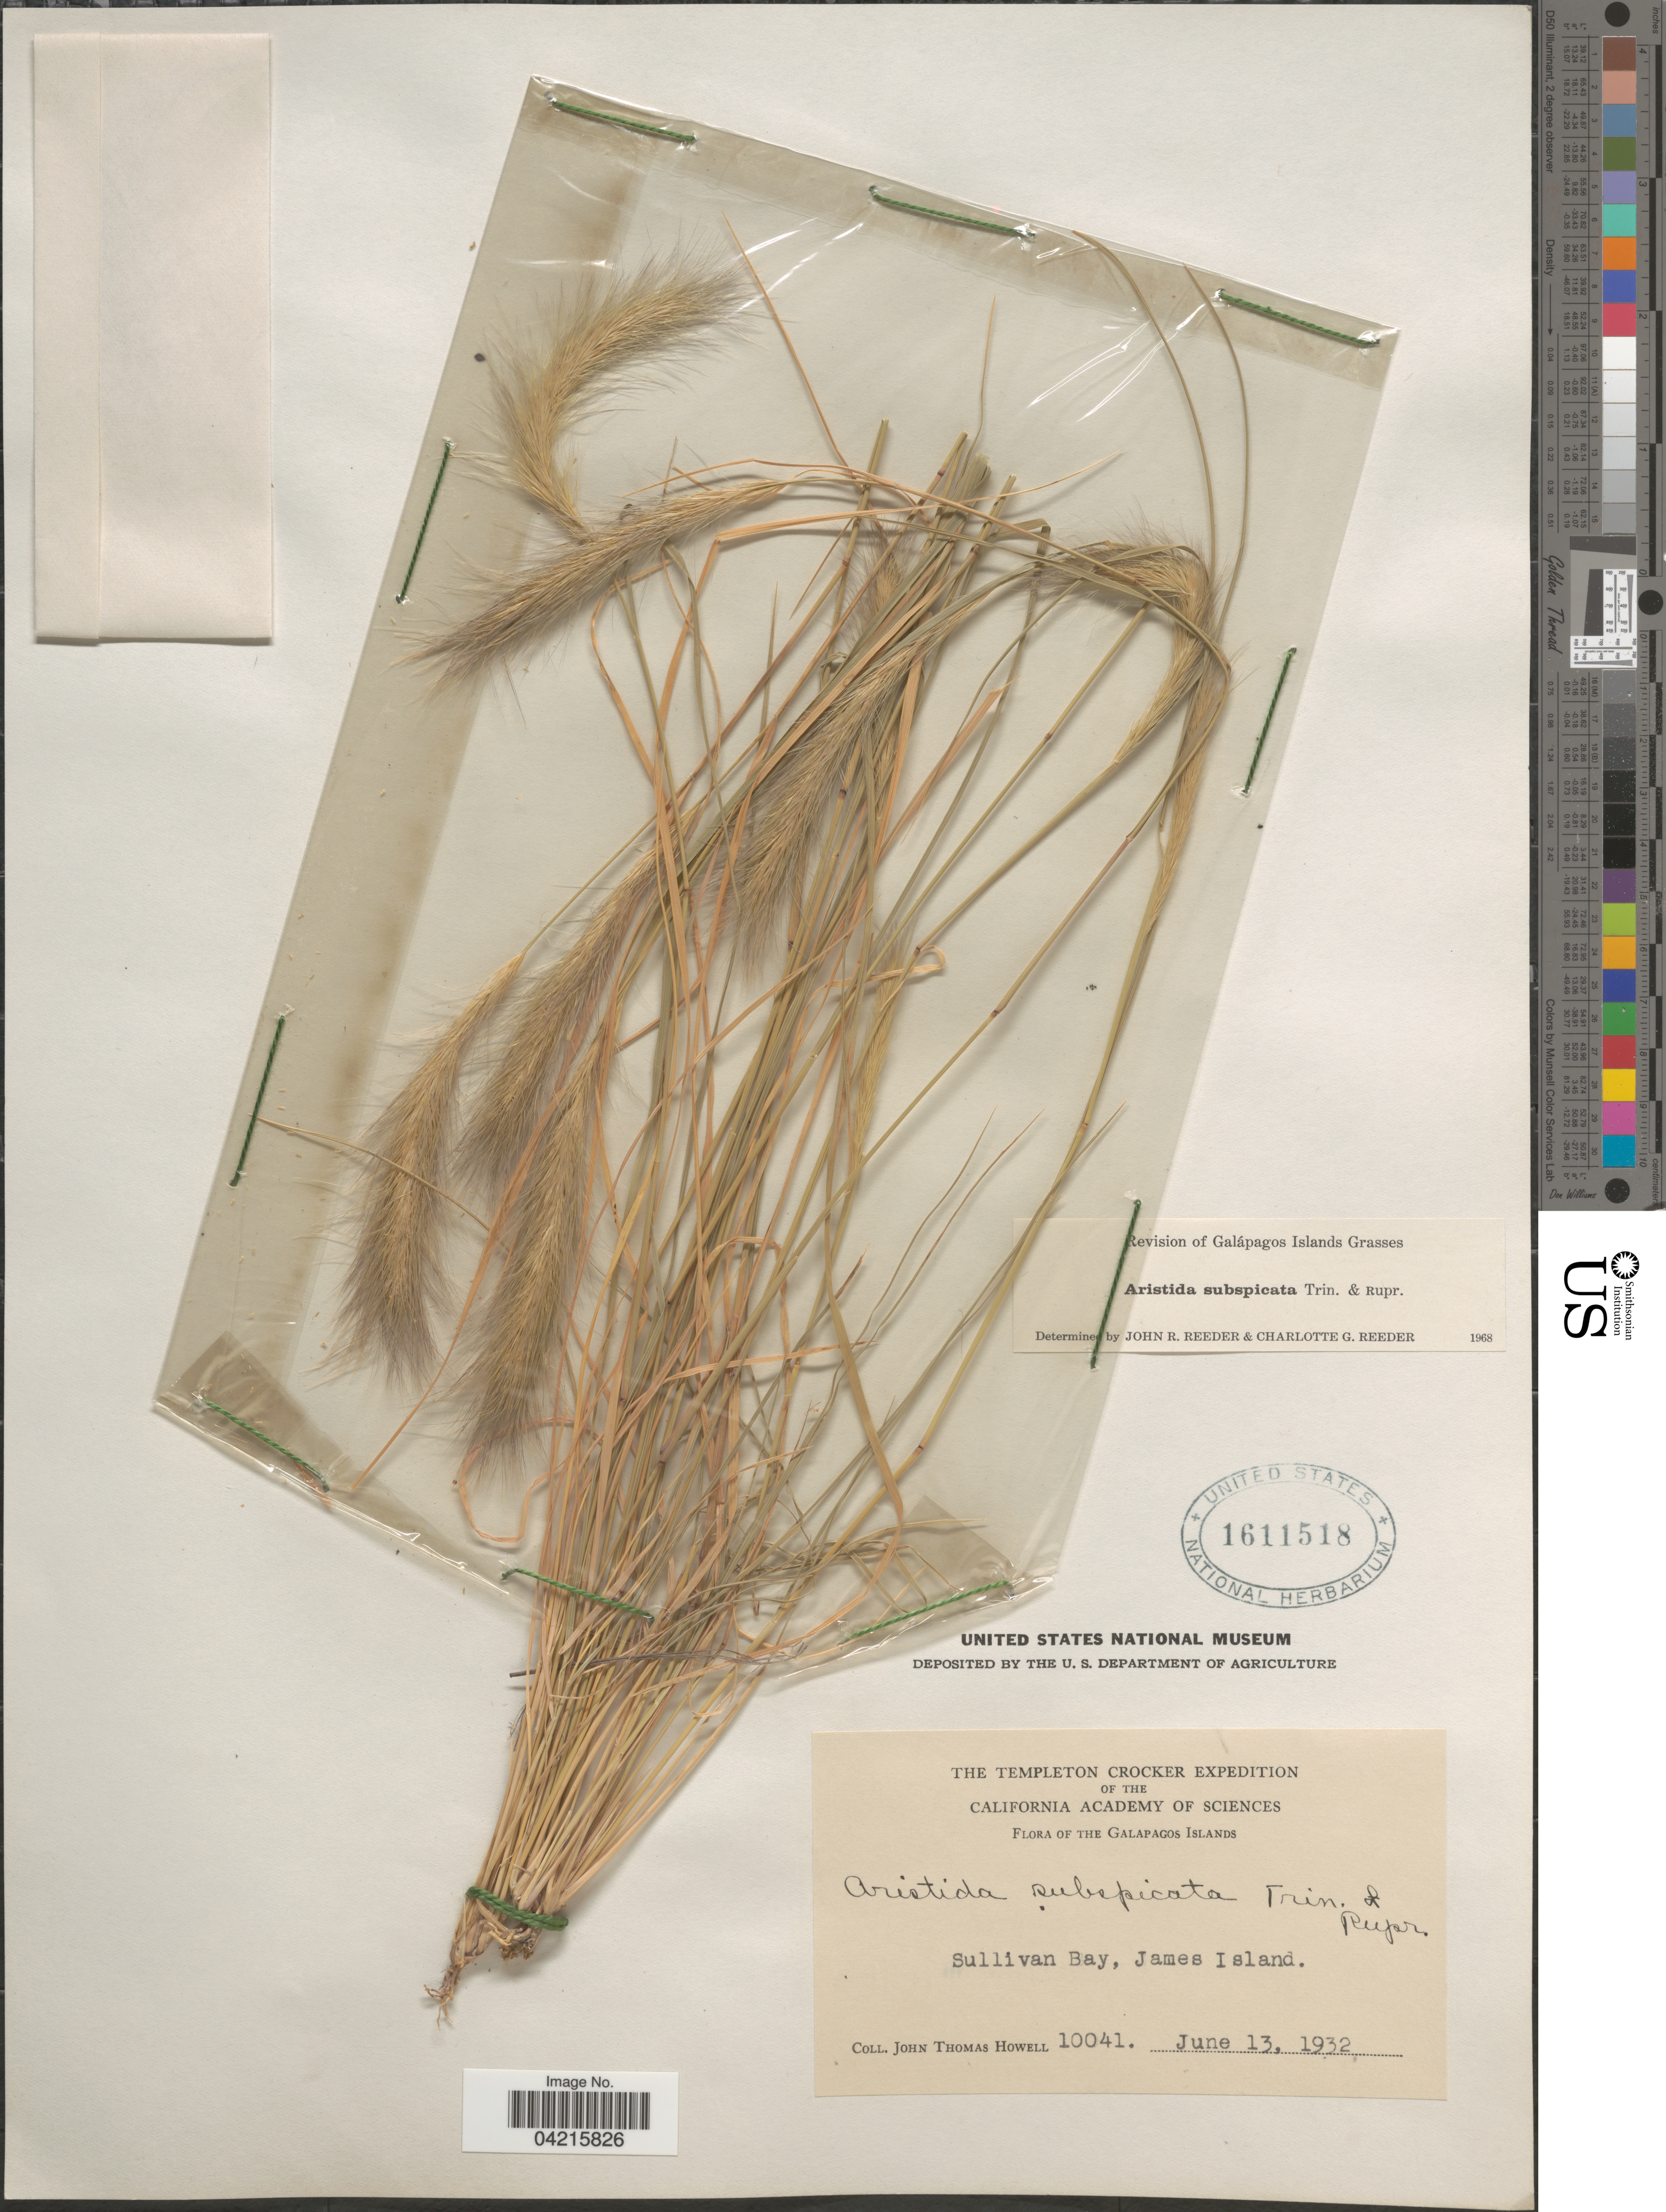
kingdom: Plantae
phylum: Tracheophyta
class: Liliopsida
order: Poales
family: Poaceae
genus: Aristida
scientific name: Aristida subspicata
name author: Trin. & Rupr.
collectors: J. T. Howell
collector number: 10041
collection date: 1932-06-13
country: Ecuador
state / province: Colón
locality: The Templeton Crocker Expedition. The Galapagos Islands. Sullivan Bay, James Island.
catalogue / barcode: US 1611518